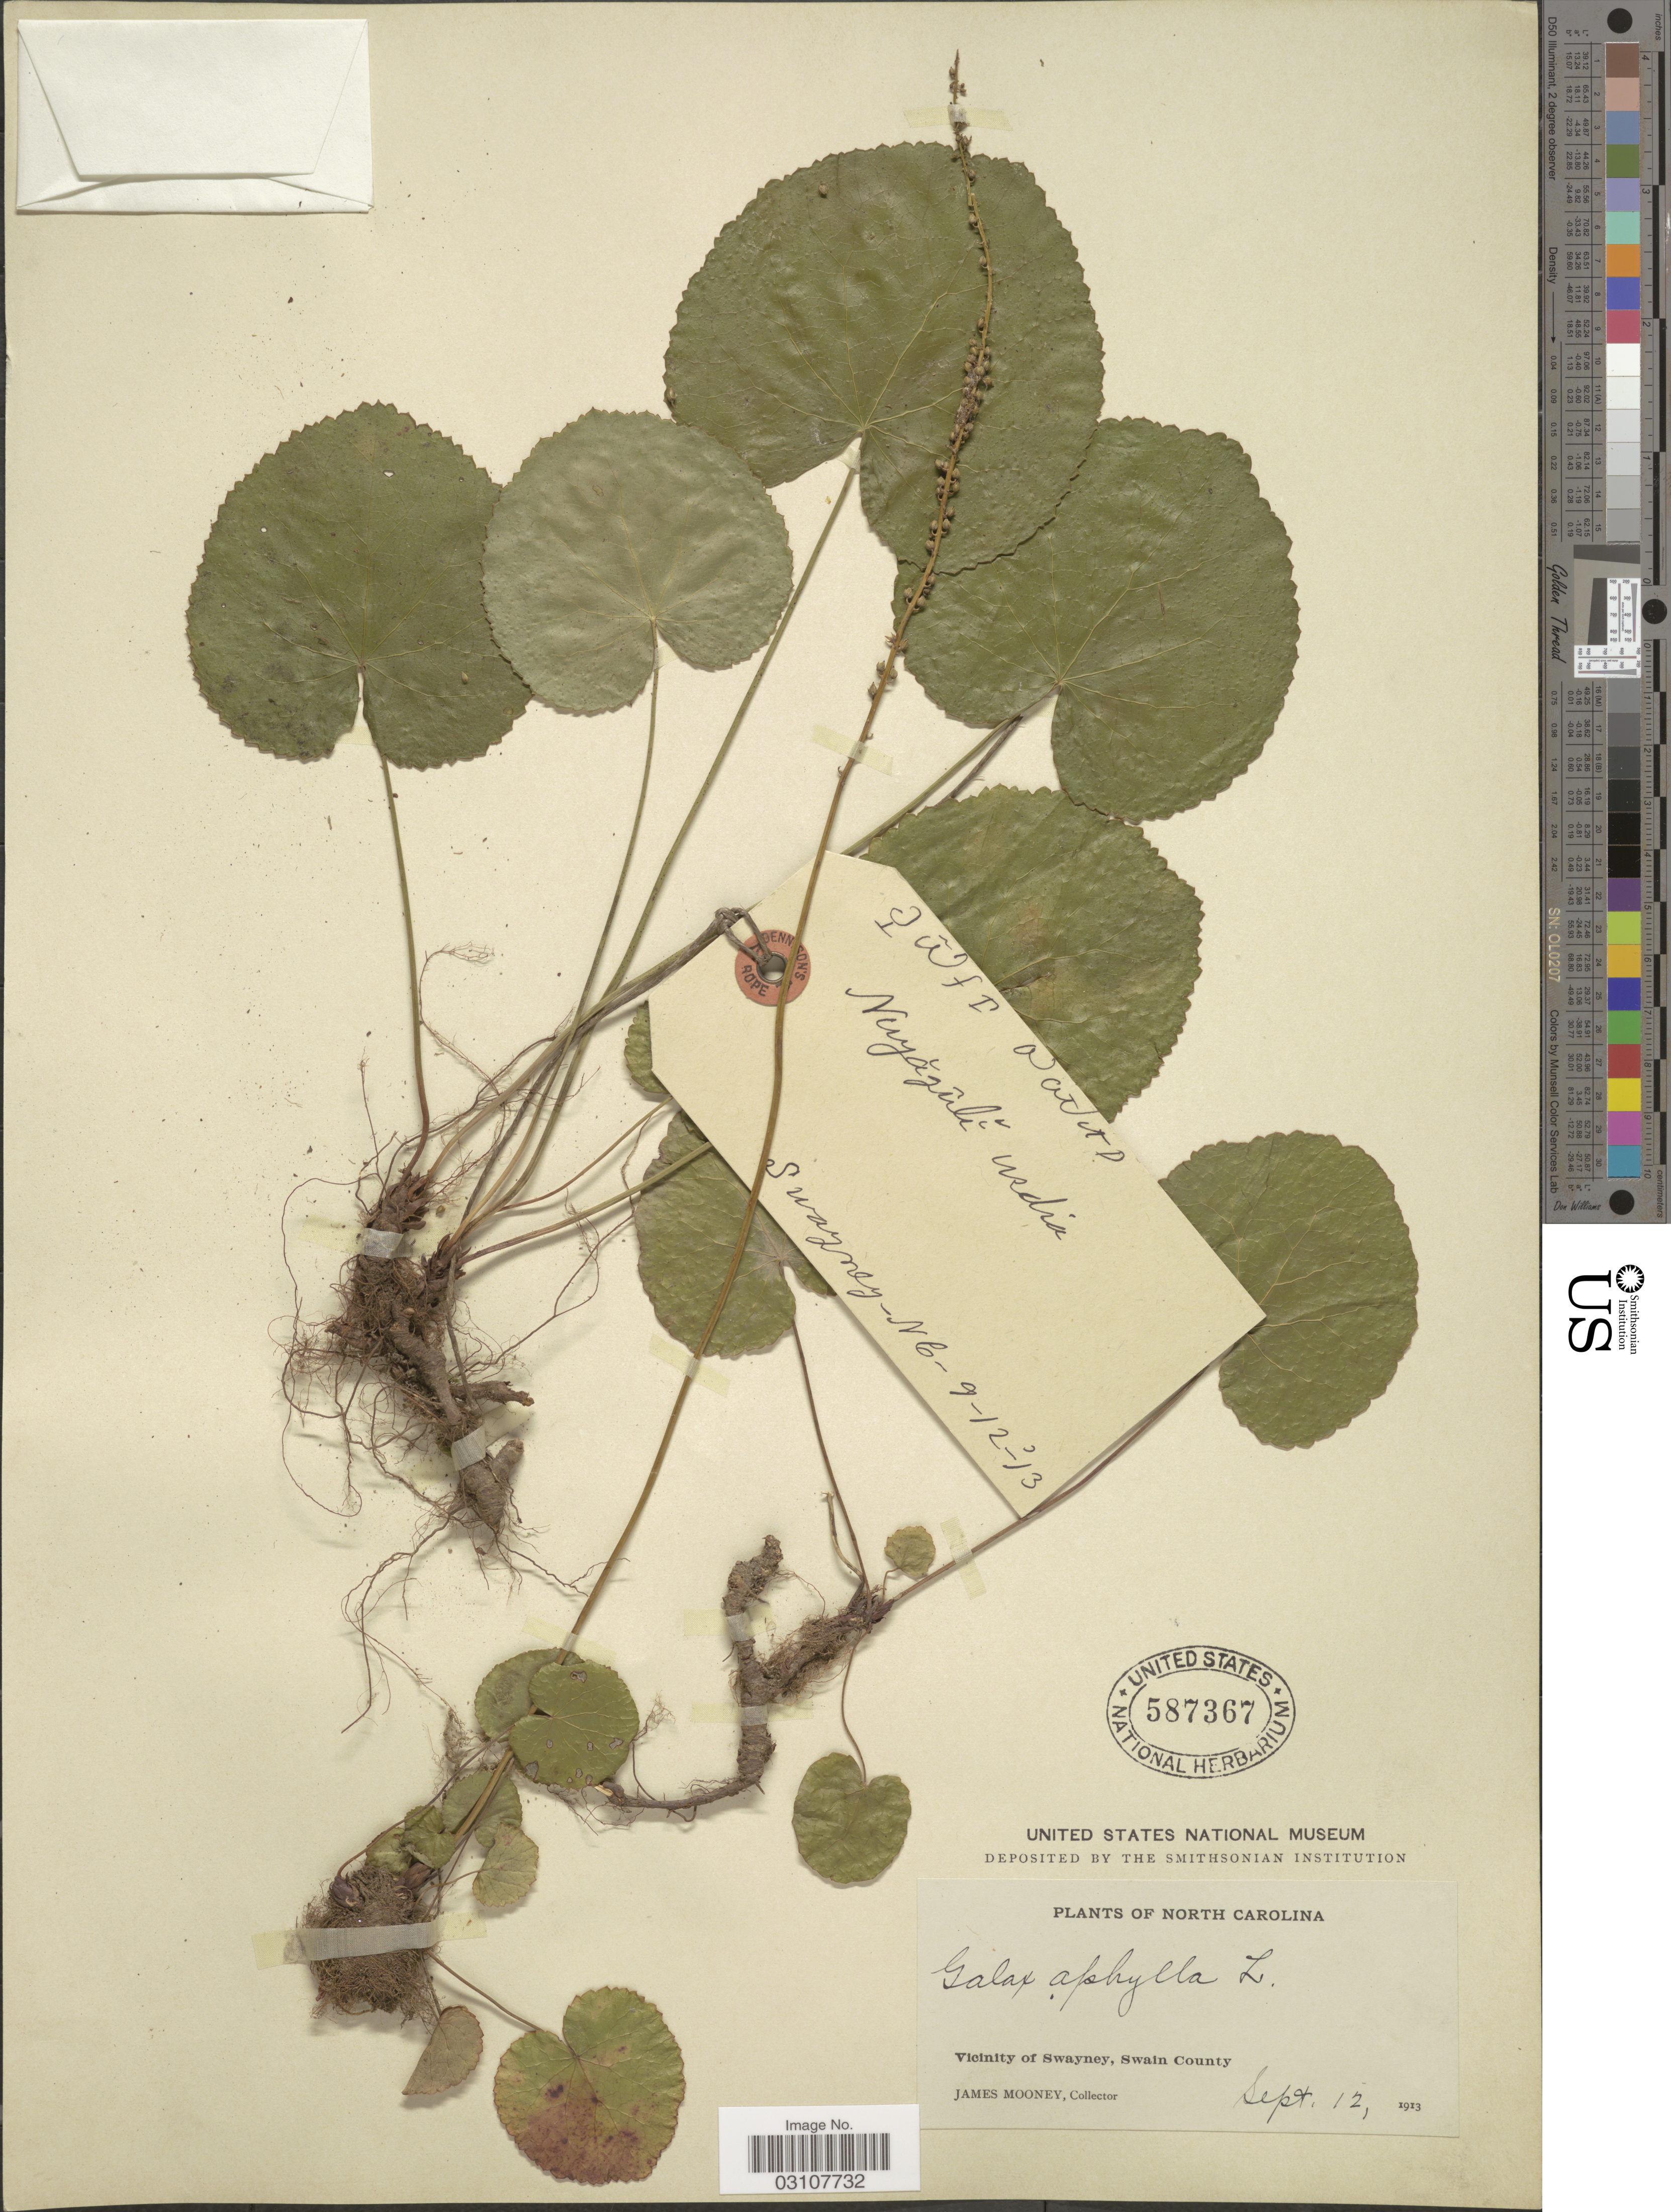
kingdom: Plantae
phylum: Tracheophyta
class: Magnoliopsida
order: Ericales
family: Diapensiaceae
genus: Galax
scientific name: Galax urceolata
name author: (Poir.) Brummitt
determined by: Gaynor, Michelle L., (FLAS), University of Florida (UNITED STATES)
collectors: J. Mooney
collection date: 1913-09-12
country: United States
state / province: North Carolina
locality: Vicinity of Swaney, Swain County.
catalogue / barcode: US 587367